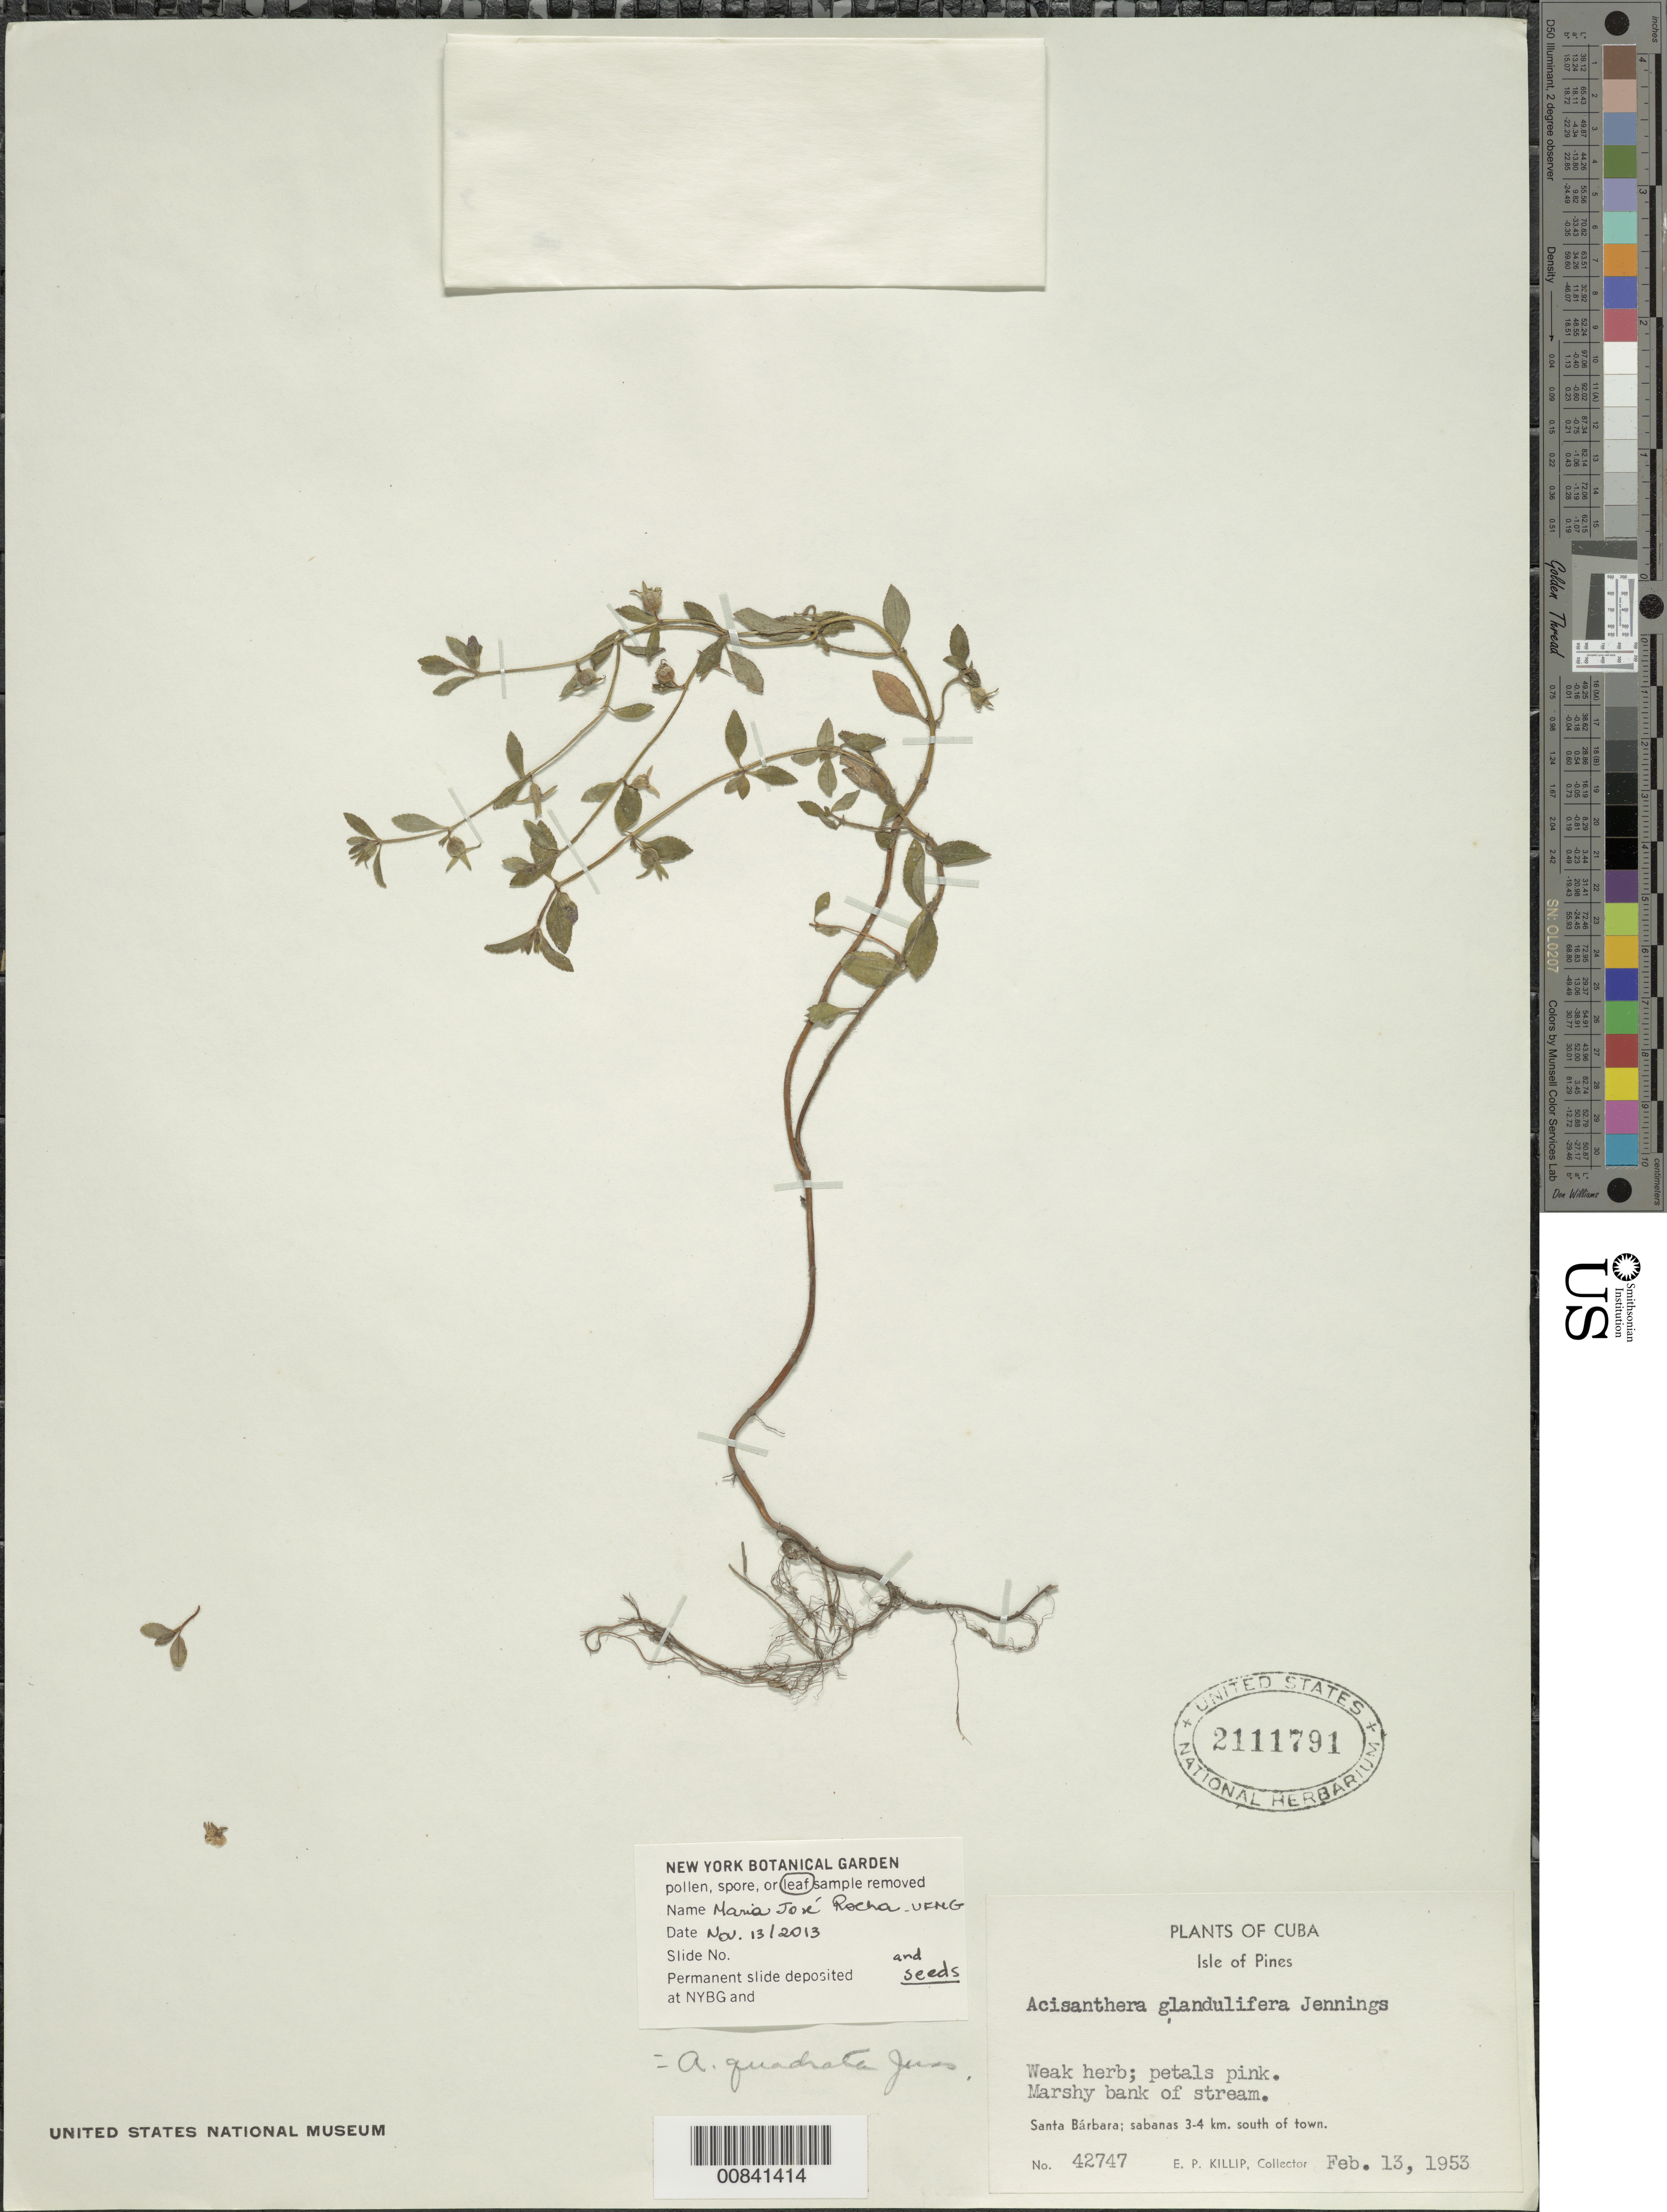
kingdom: Plantae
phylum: Tracheophyta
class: Magnoliopsida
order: Myrtales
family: Melastomataceae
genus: Acisanthera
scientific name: Acisanthera erecta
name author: Gleason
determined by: Nunes da Silva, Diego, (RB), Jardim Botanico do Rio de Janeiro - Herbario (BRAZIL)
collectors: E. P. Killip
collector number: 42747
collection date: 1953-02-13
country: Cuba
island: Isla de la Juventud [Isla de Pinos]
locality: Santa Bárbara, 3-4 km S of town.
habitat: Marshy bank of stream.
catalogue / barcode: US 2111791